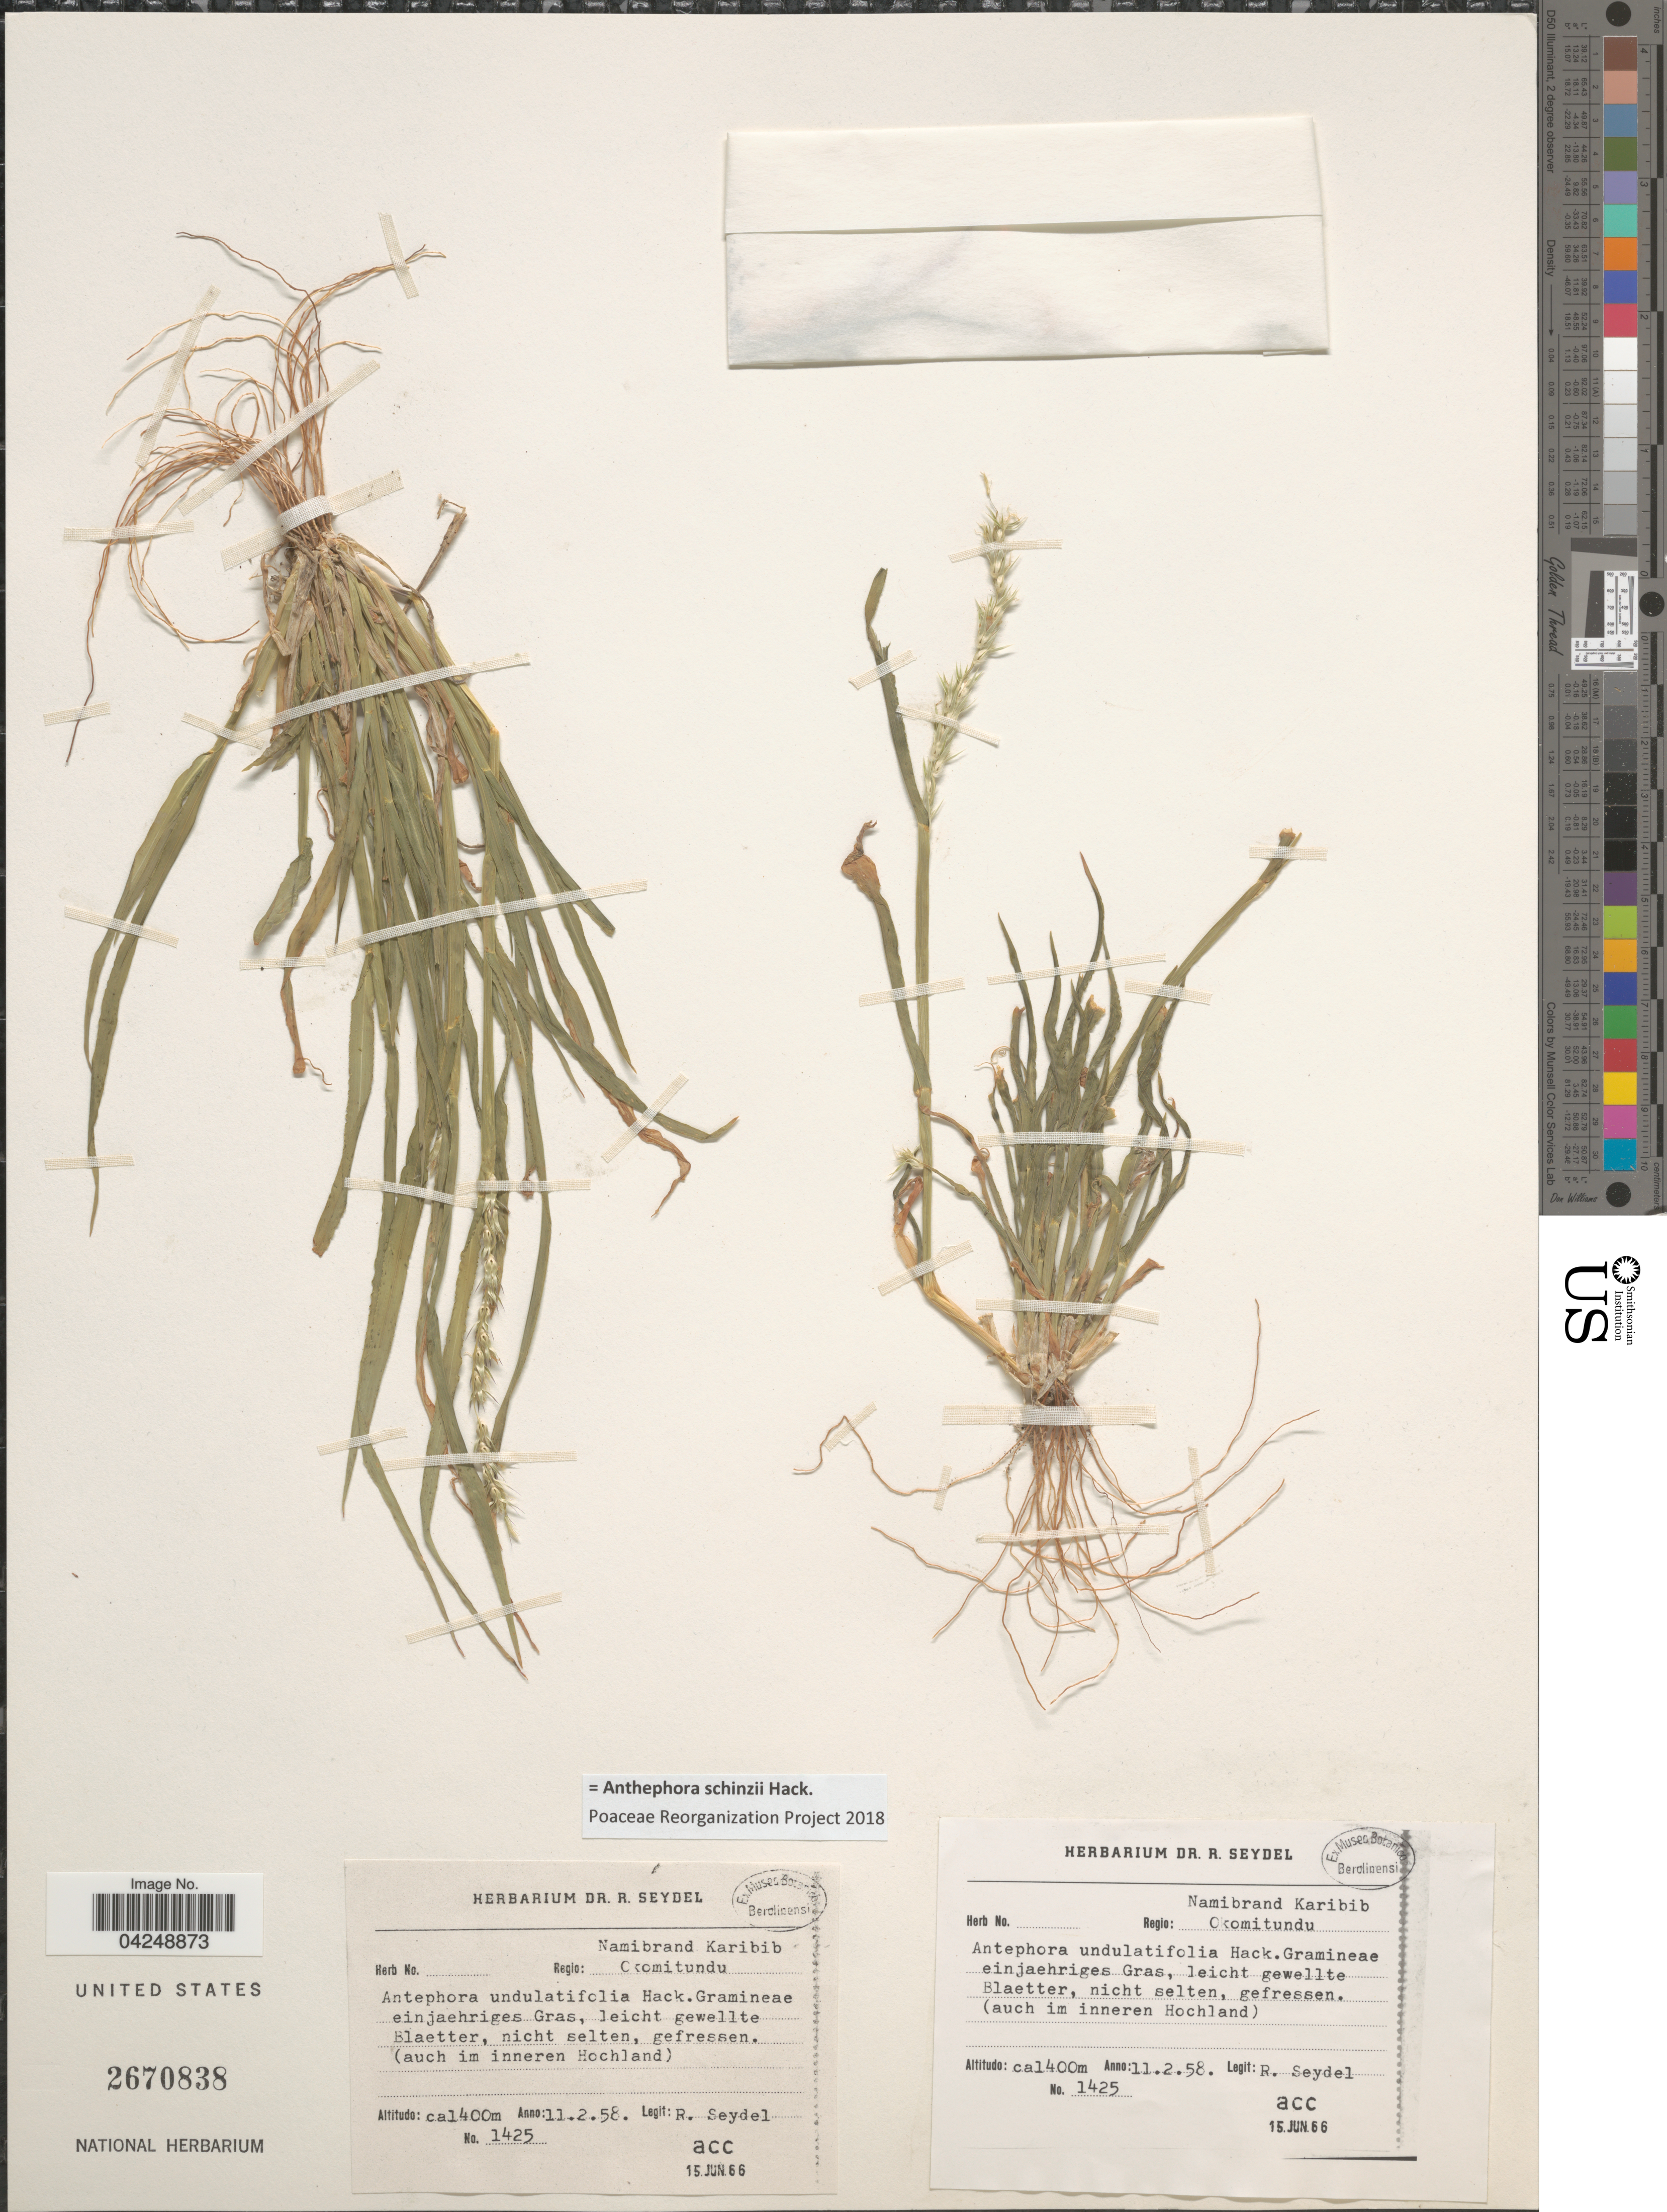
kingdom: Plantae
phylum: Tracheophyta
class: Liliopsida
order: Poales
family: Poaceae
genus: Anthephora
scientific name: Anthephora schinzii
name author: Hack. in Schinz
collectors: R. Seydel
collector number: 1425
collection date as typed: Transcribed d/m/y: 11/2/58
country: Namibia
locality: Namibrand Karibib. Regio: Okomitundu.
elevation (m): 1400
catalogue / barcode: US 2670838